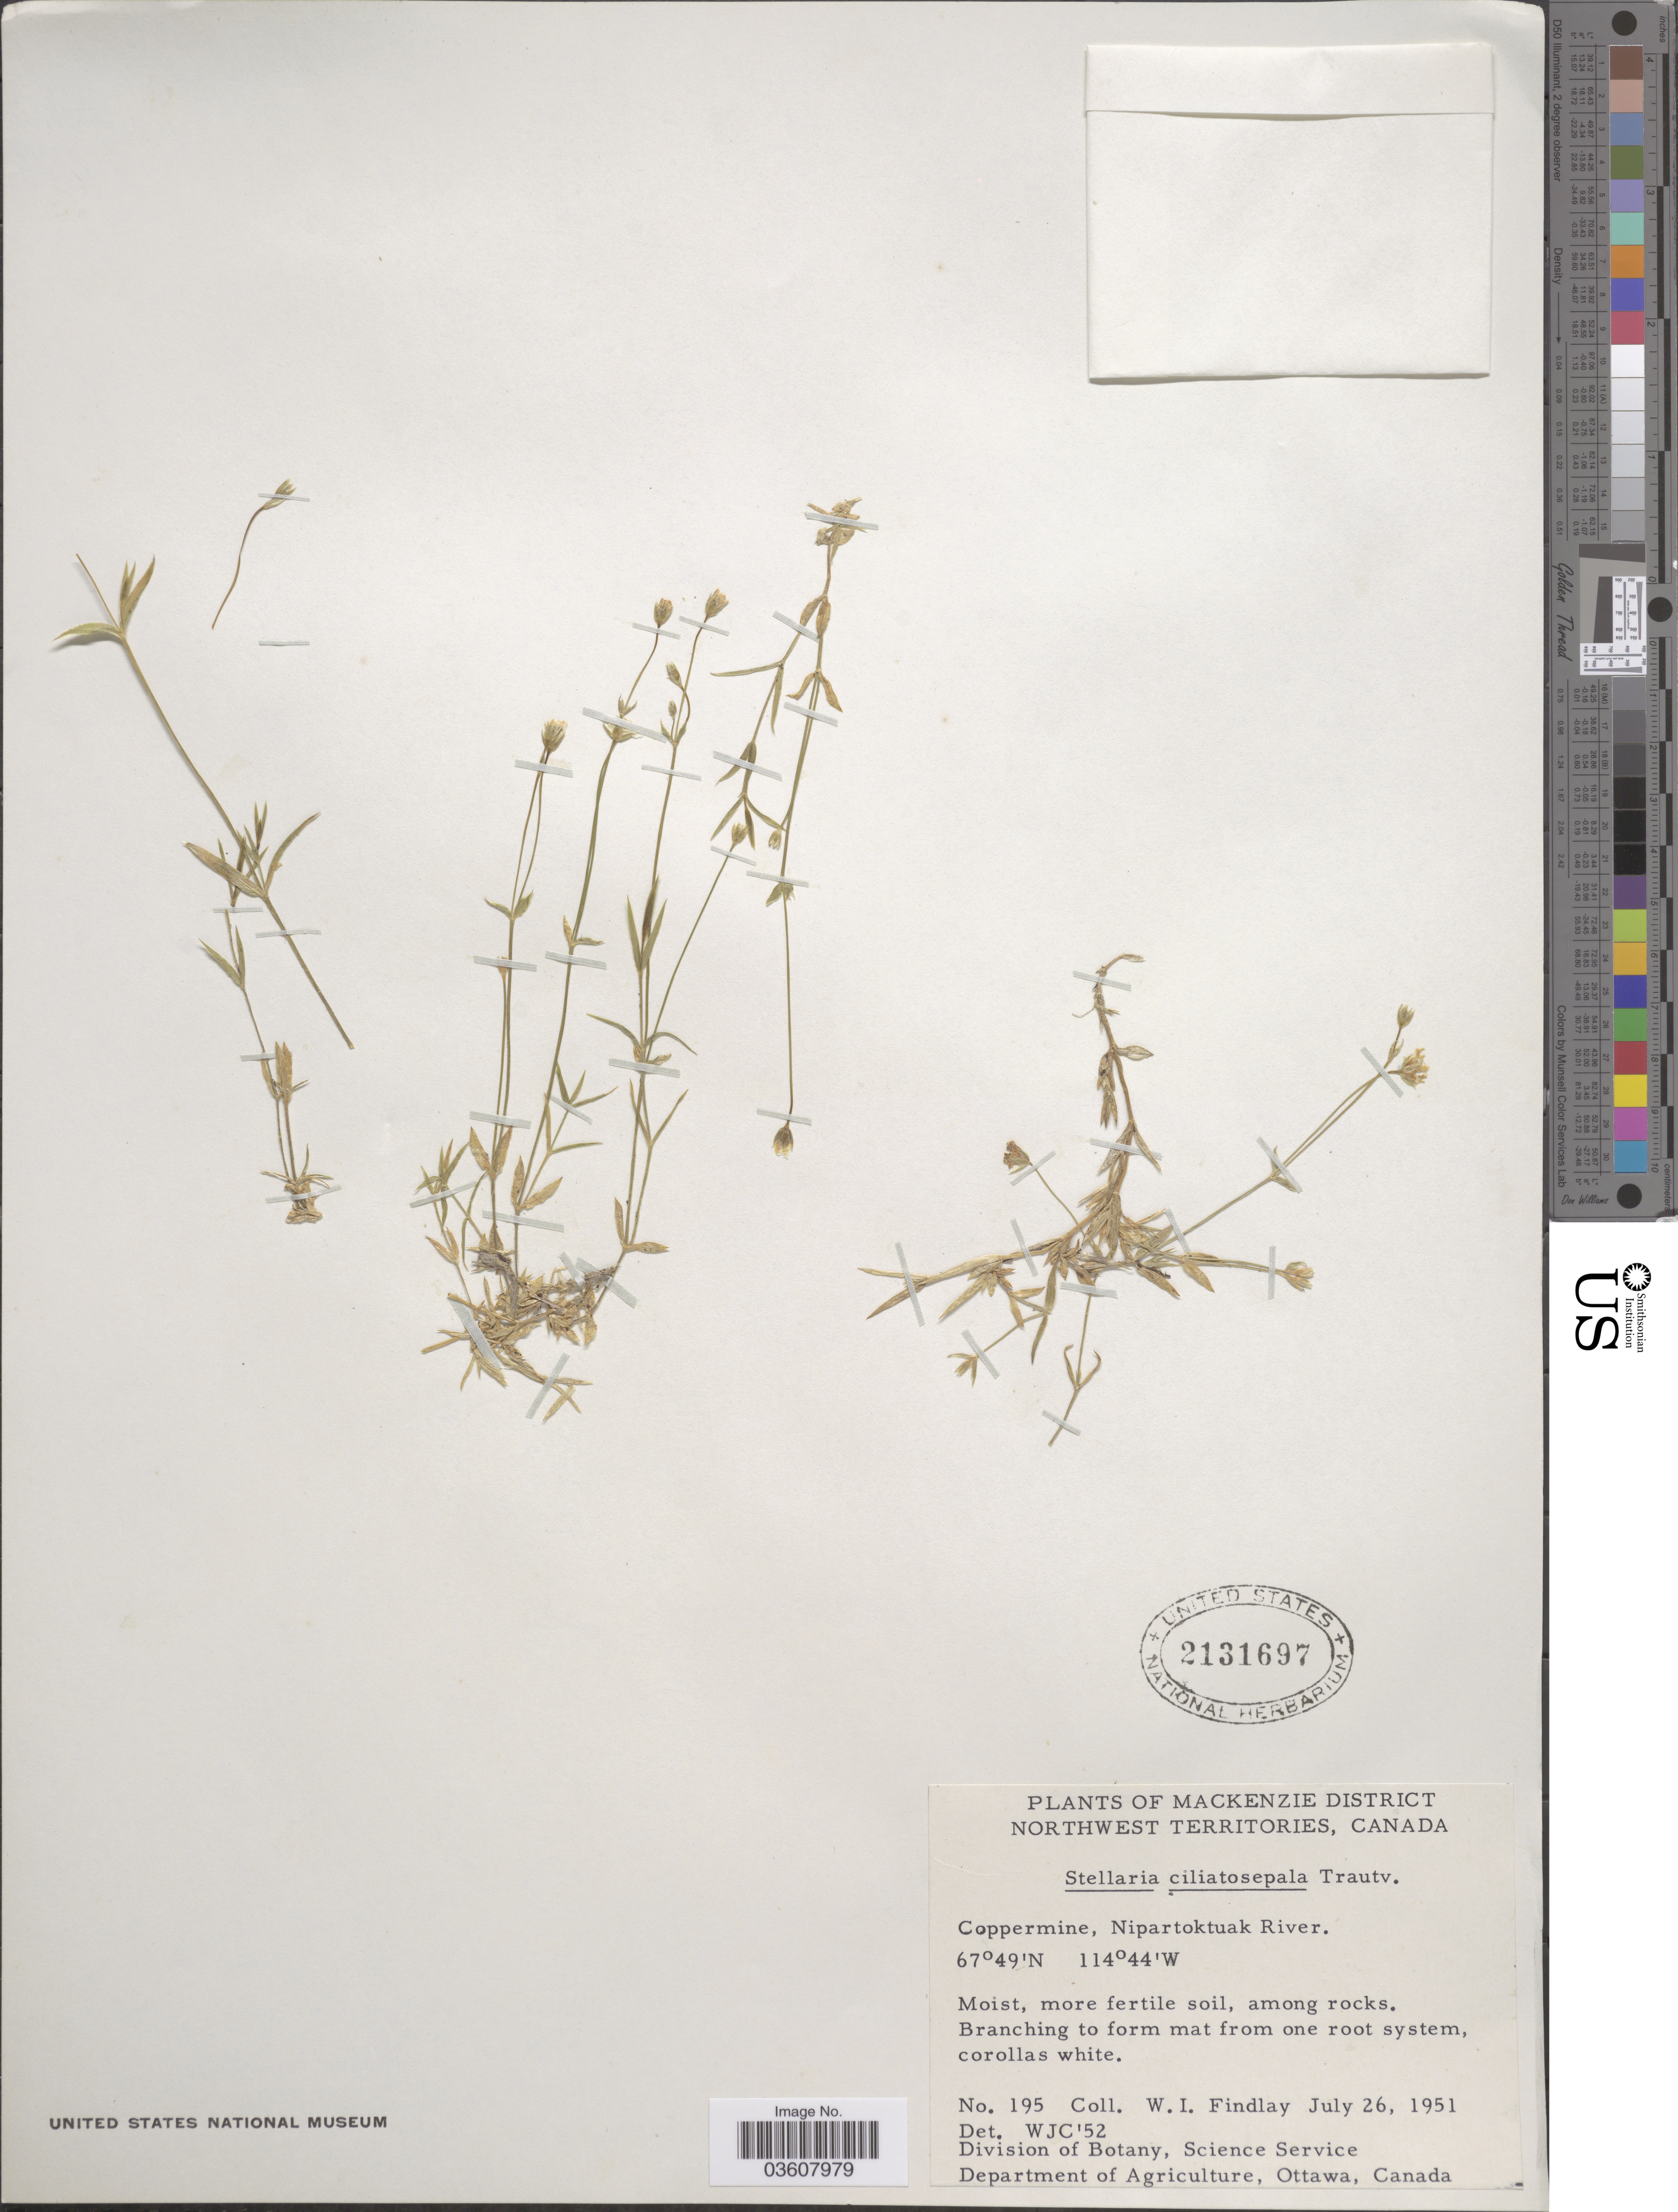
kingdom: Plantae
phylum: Tracheophyta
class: Magnoliopsida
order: Caryophyllales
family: Caryophyllaceae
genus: Stellaria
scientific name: Stellaria ciliatosepala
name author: Trautv.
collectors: W. Findlay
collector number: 195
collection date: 1951-07-26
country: Canada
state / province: Northwest Territories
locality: Mackenzie District. Coppermine, Nipartoktuak River.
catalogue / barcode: US 2131697